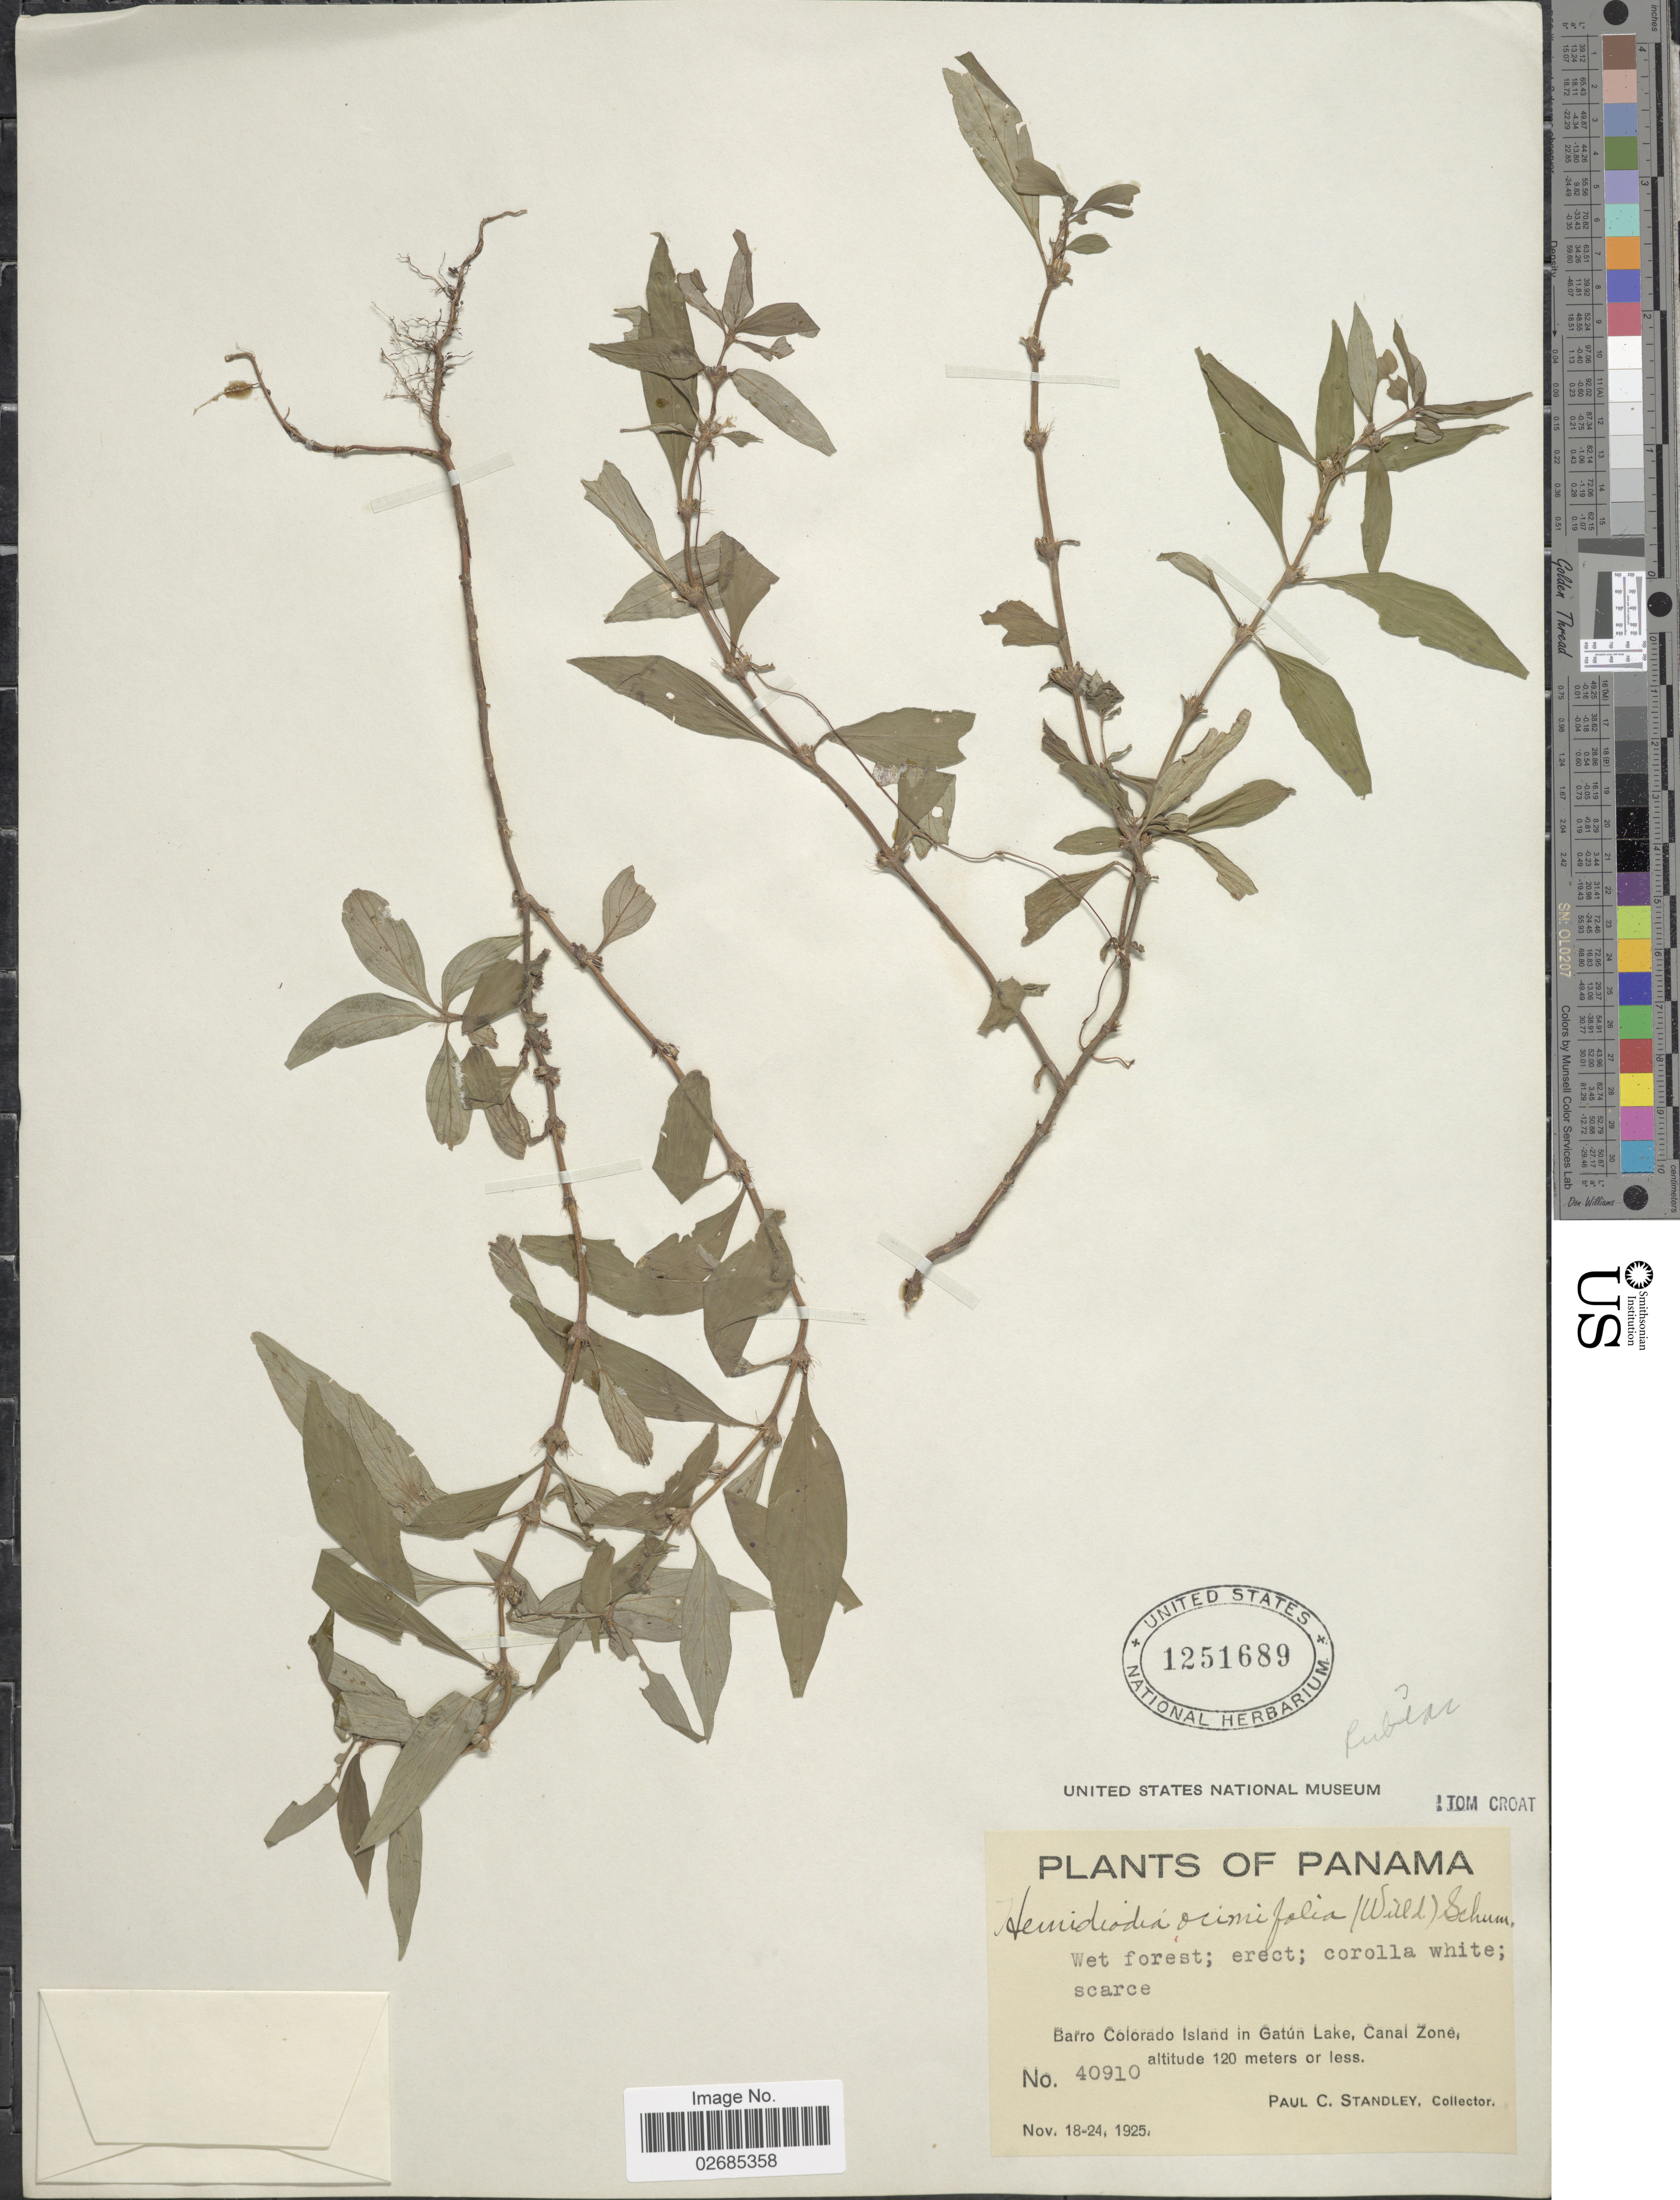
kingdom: Plantae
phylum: Tracheophyta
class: Magnoliopsida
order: Gentianales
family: Rubiaceae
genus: Hemidiodia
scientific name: Hemidiodia ocimifolia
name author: (Willd.) K. Schum.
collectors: P. C. Standley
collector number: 40910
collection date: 1925-11-18/1925-11-24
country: Panama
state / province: Panamá Oeste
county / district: Canal Zone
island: Barro Colorado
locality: Barro Colorado Island in Gatun Lake, Canal Zone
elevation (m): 120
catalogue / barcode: US 1251689